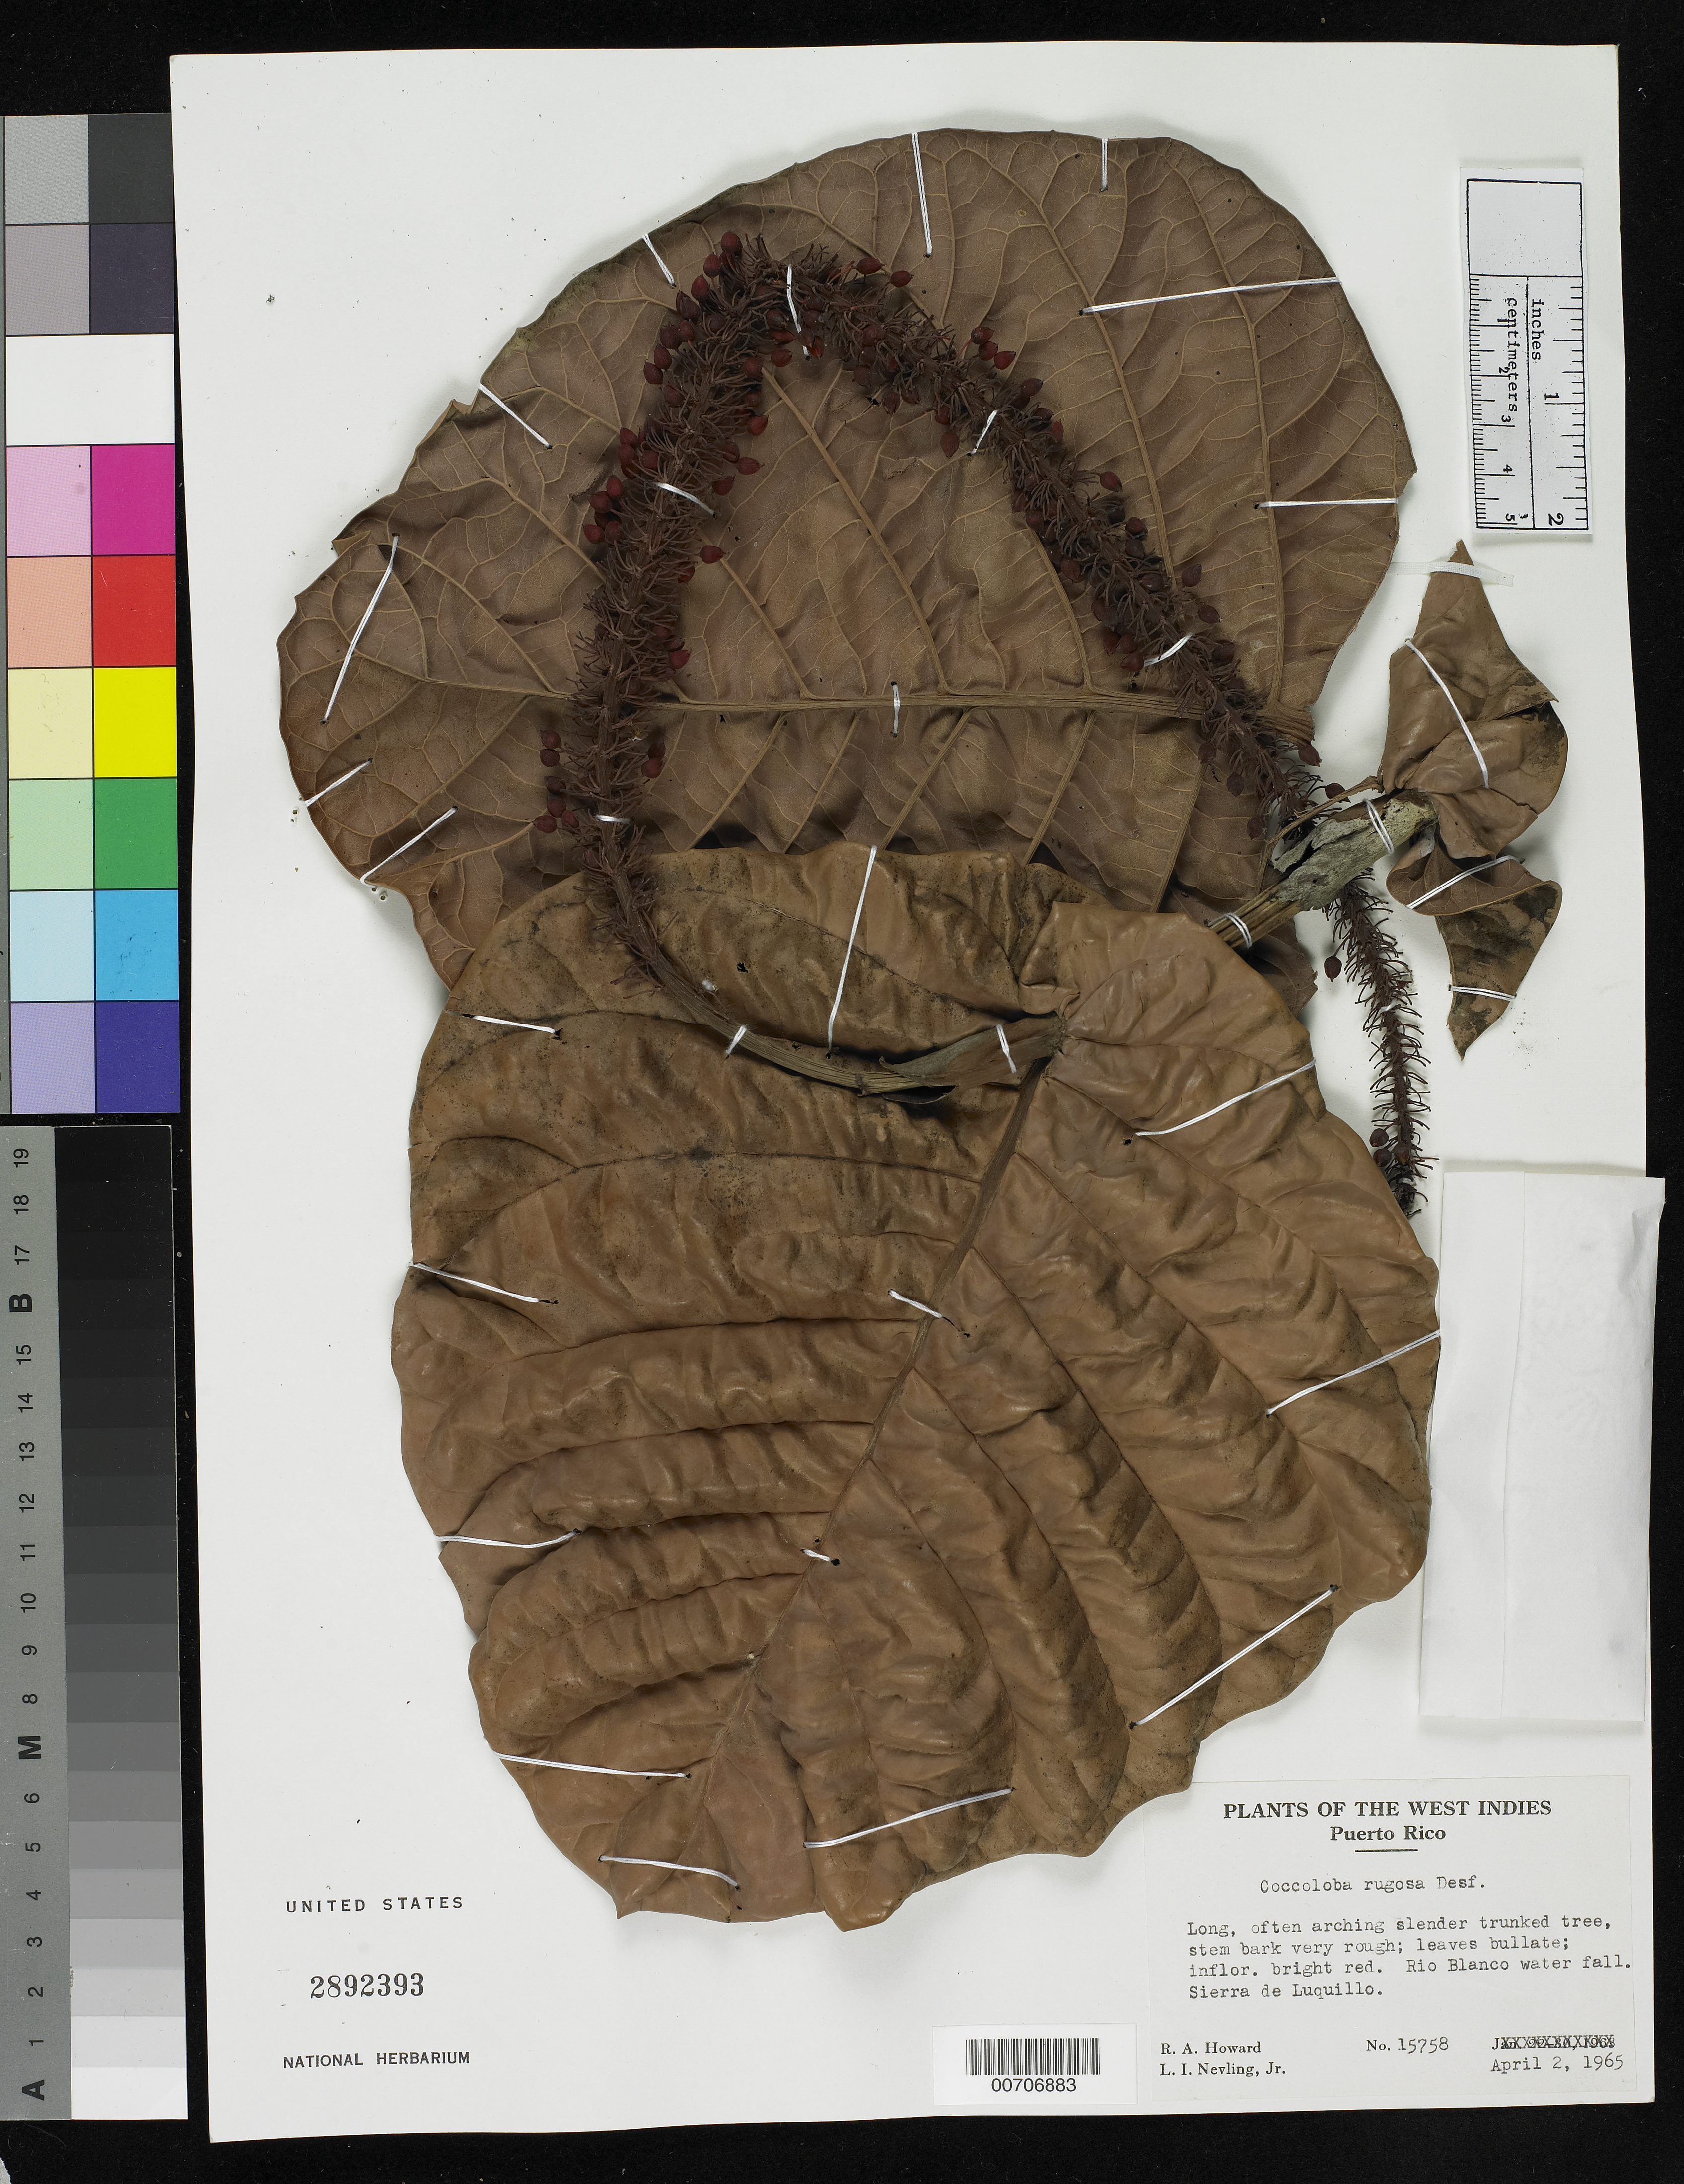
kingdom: Plantae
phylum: Tracheophyta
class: Magnoliopsida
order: Caryophyllales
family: Polygonaceae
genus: Coccoloba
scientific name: Coccoloba rugosa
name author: Desf.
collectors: R. A. Howard & L. Nevling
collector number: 15758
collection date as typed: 02 Apr 1965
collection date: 1965-04-02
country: Puerto Rico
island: Greater Antilles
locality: Sierra de Luquillo, Río Blanco water fall.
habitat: Waterfall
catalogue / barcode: US 2892393